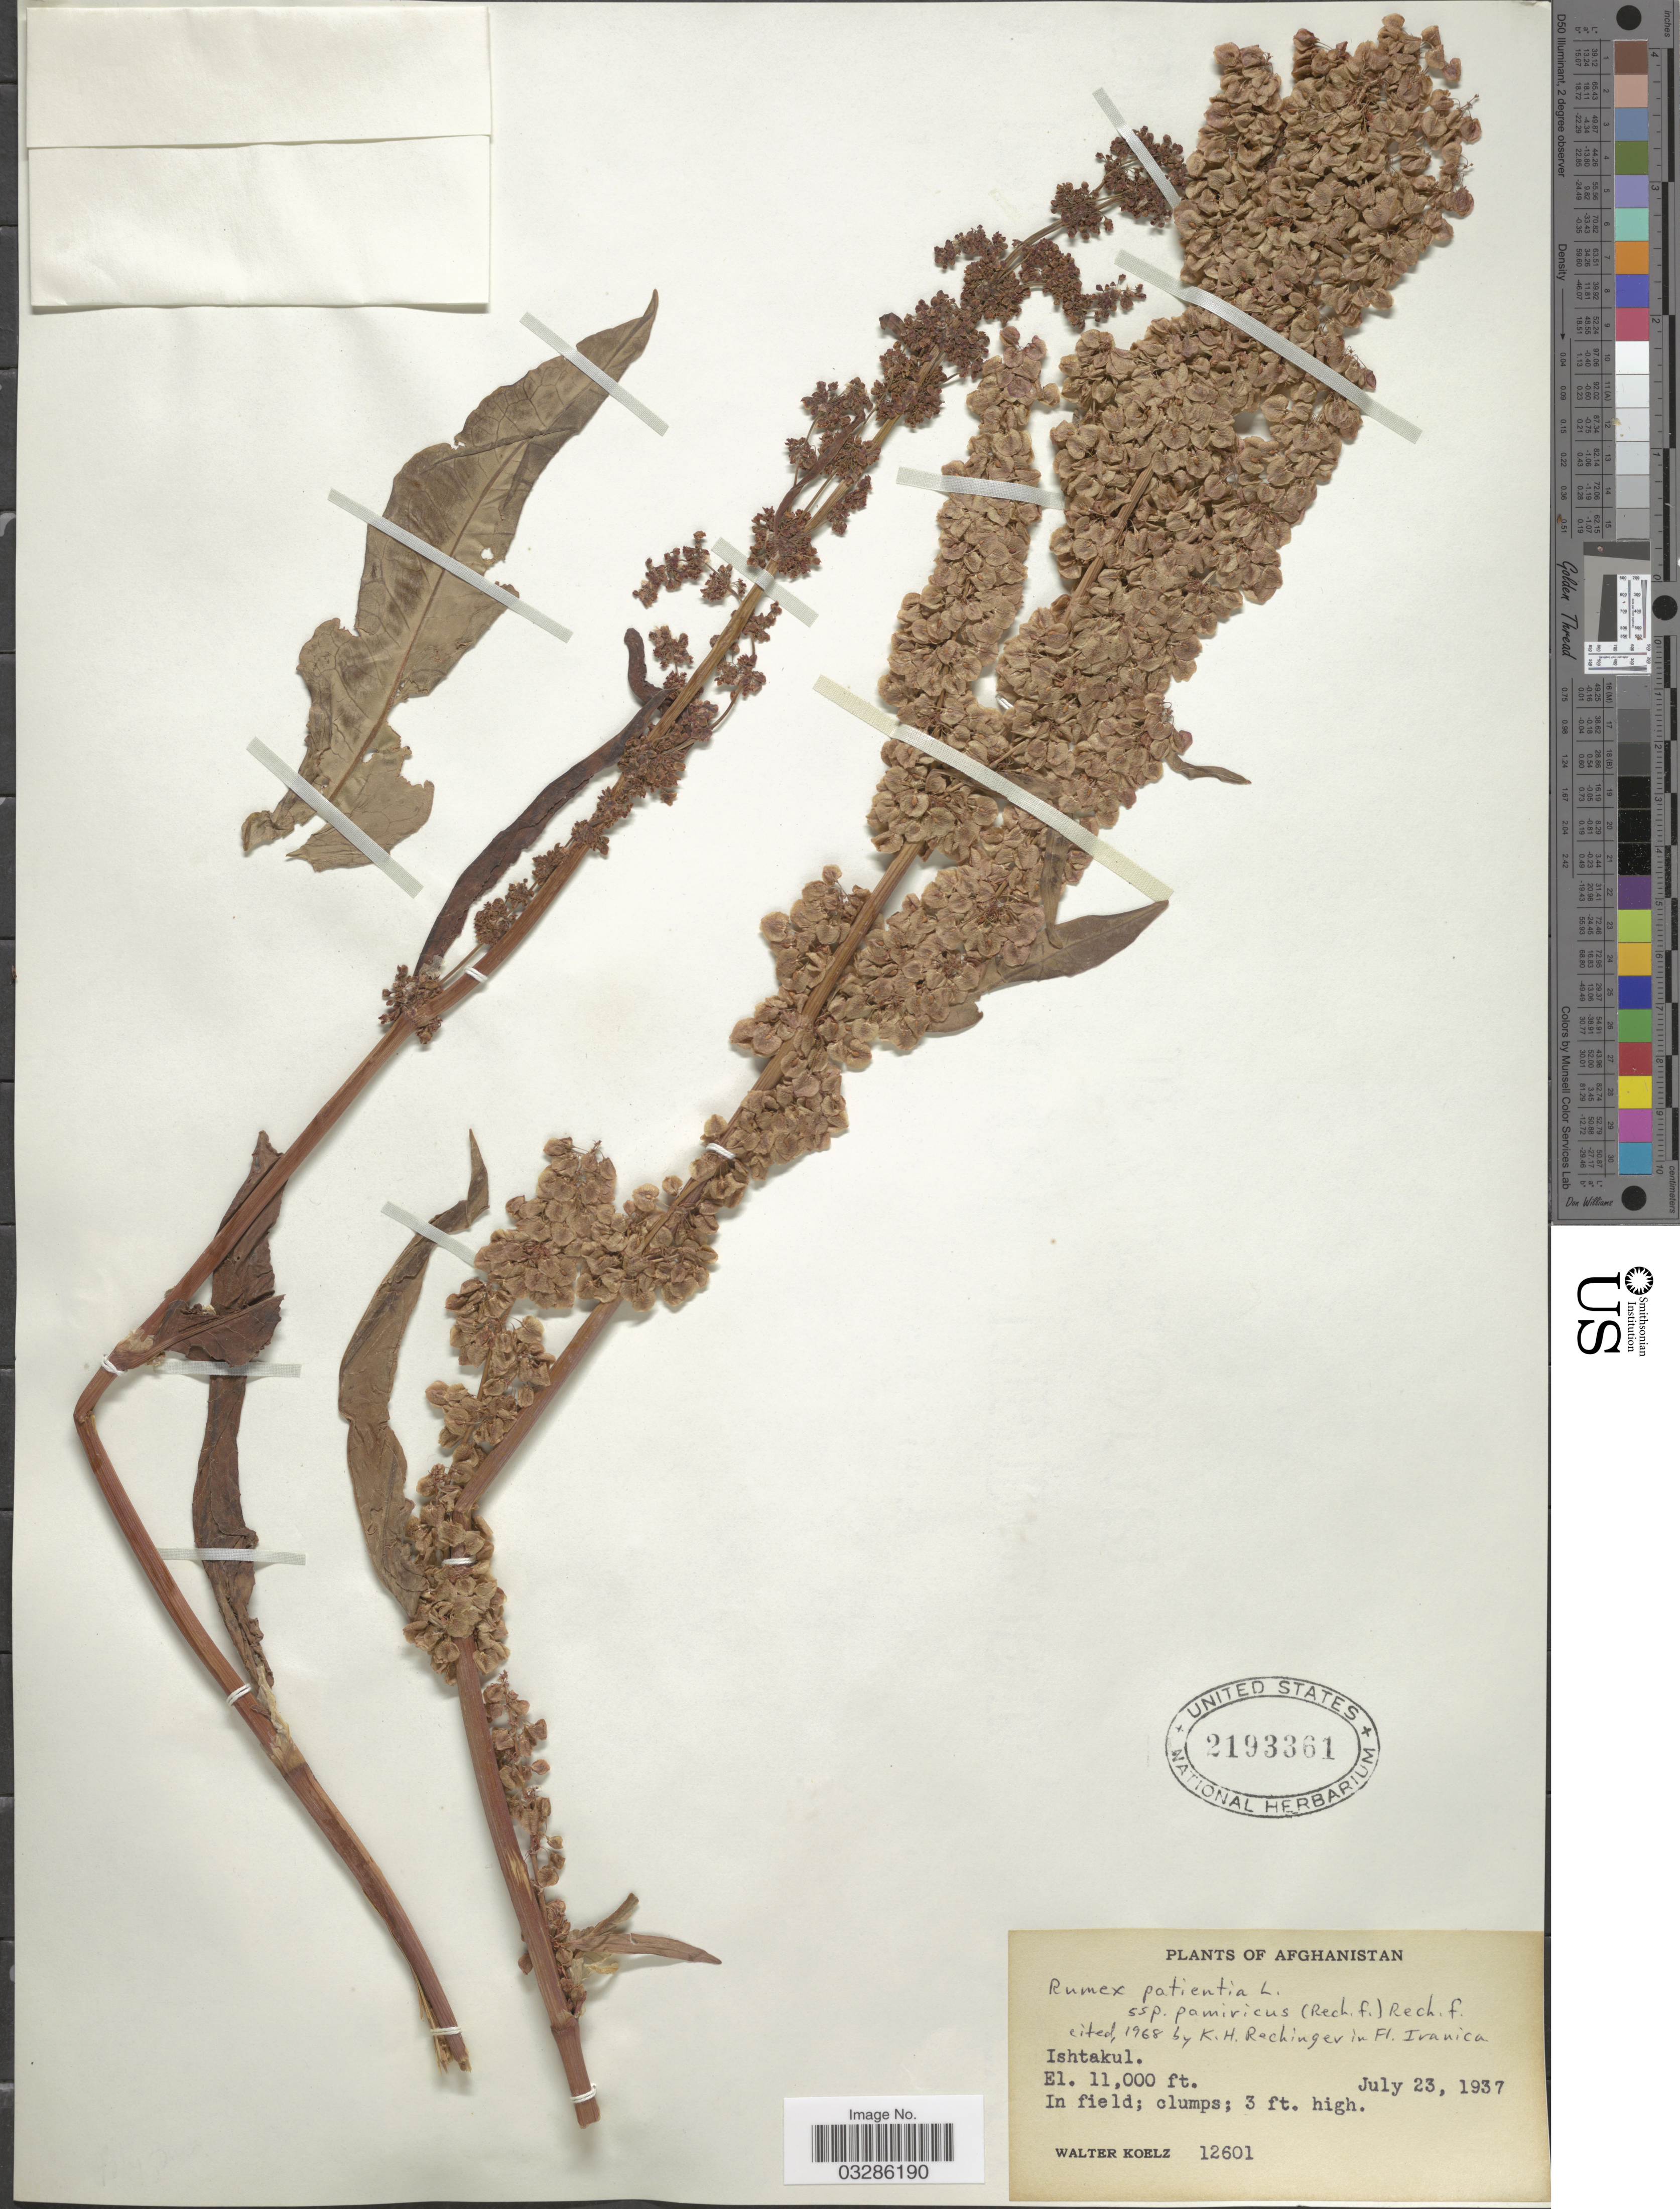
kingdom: Plantae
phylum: Tracheophyta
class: Magnoliopsida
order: Caryophyllales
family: Polygonaceae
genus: Rumex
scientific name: Rumex patientia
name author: L.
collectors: W. N. Koelz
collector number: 12601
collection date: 1937-07-23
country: Afghanistan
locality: Ishtakul.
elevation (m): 3353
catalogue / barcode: US 2193361